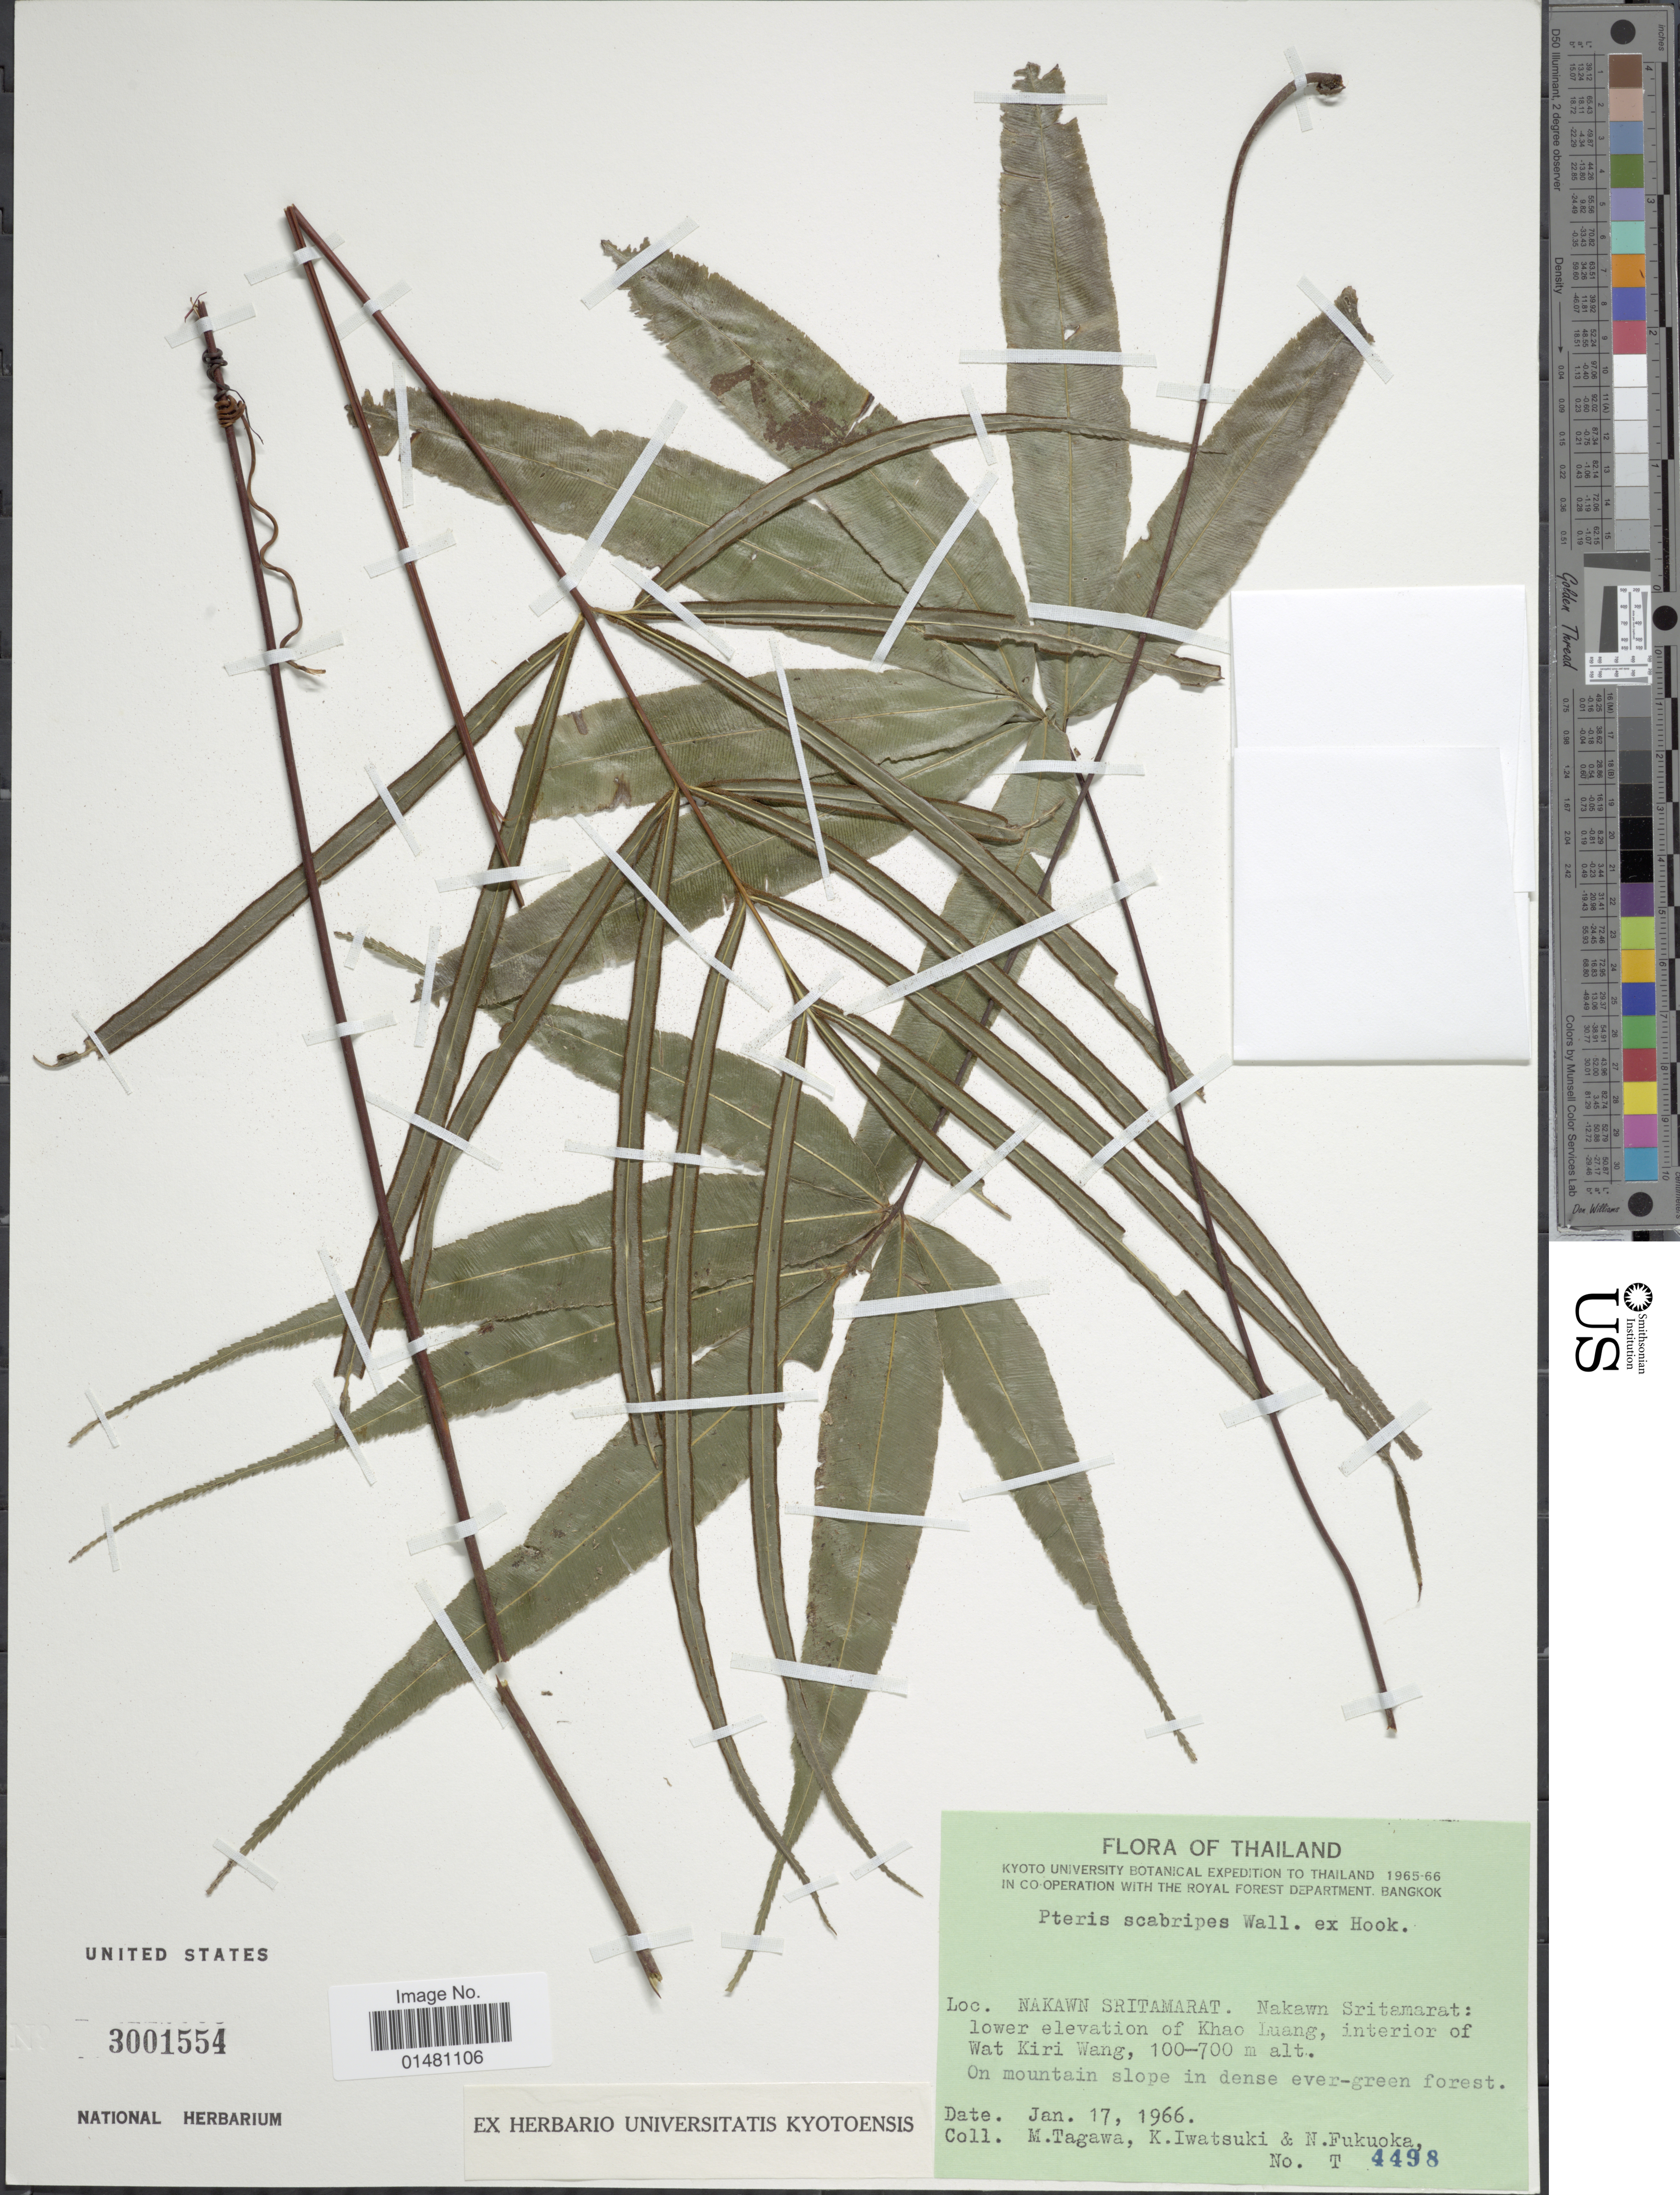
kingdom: Plantae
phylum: Tracheophyta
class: Polypodiopsida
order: Polypodiales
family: Pteridaceae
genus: Pteris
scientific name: Pteris scabripes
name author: Wall.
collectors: M. Tagawa, K. Iwatsuki & N. Fukuoka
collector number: T 4498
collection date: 1966-01-17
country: Thailand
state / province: Nakhon Si Thammarat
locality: Nakawan Sritamarat: lower elevation of Khao Luang, interior of Wat Kiri Wang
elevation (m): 100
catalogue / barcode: US 3001554